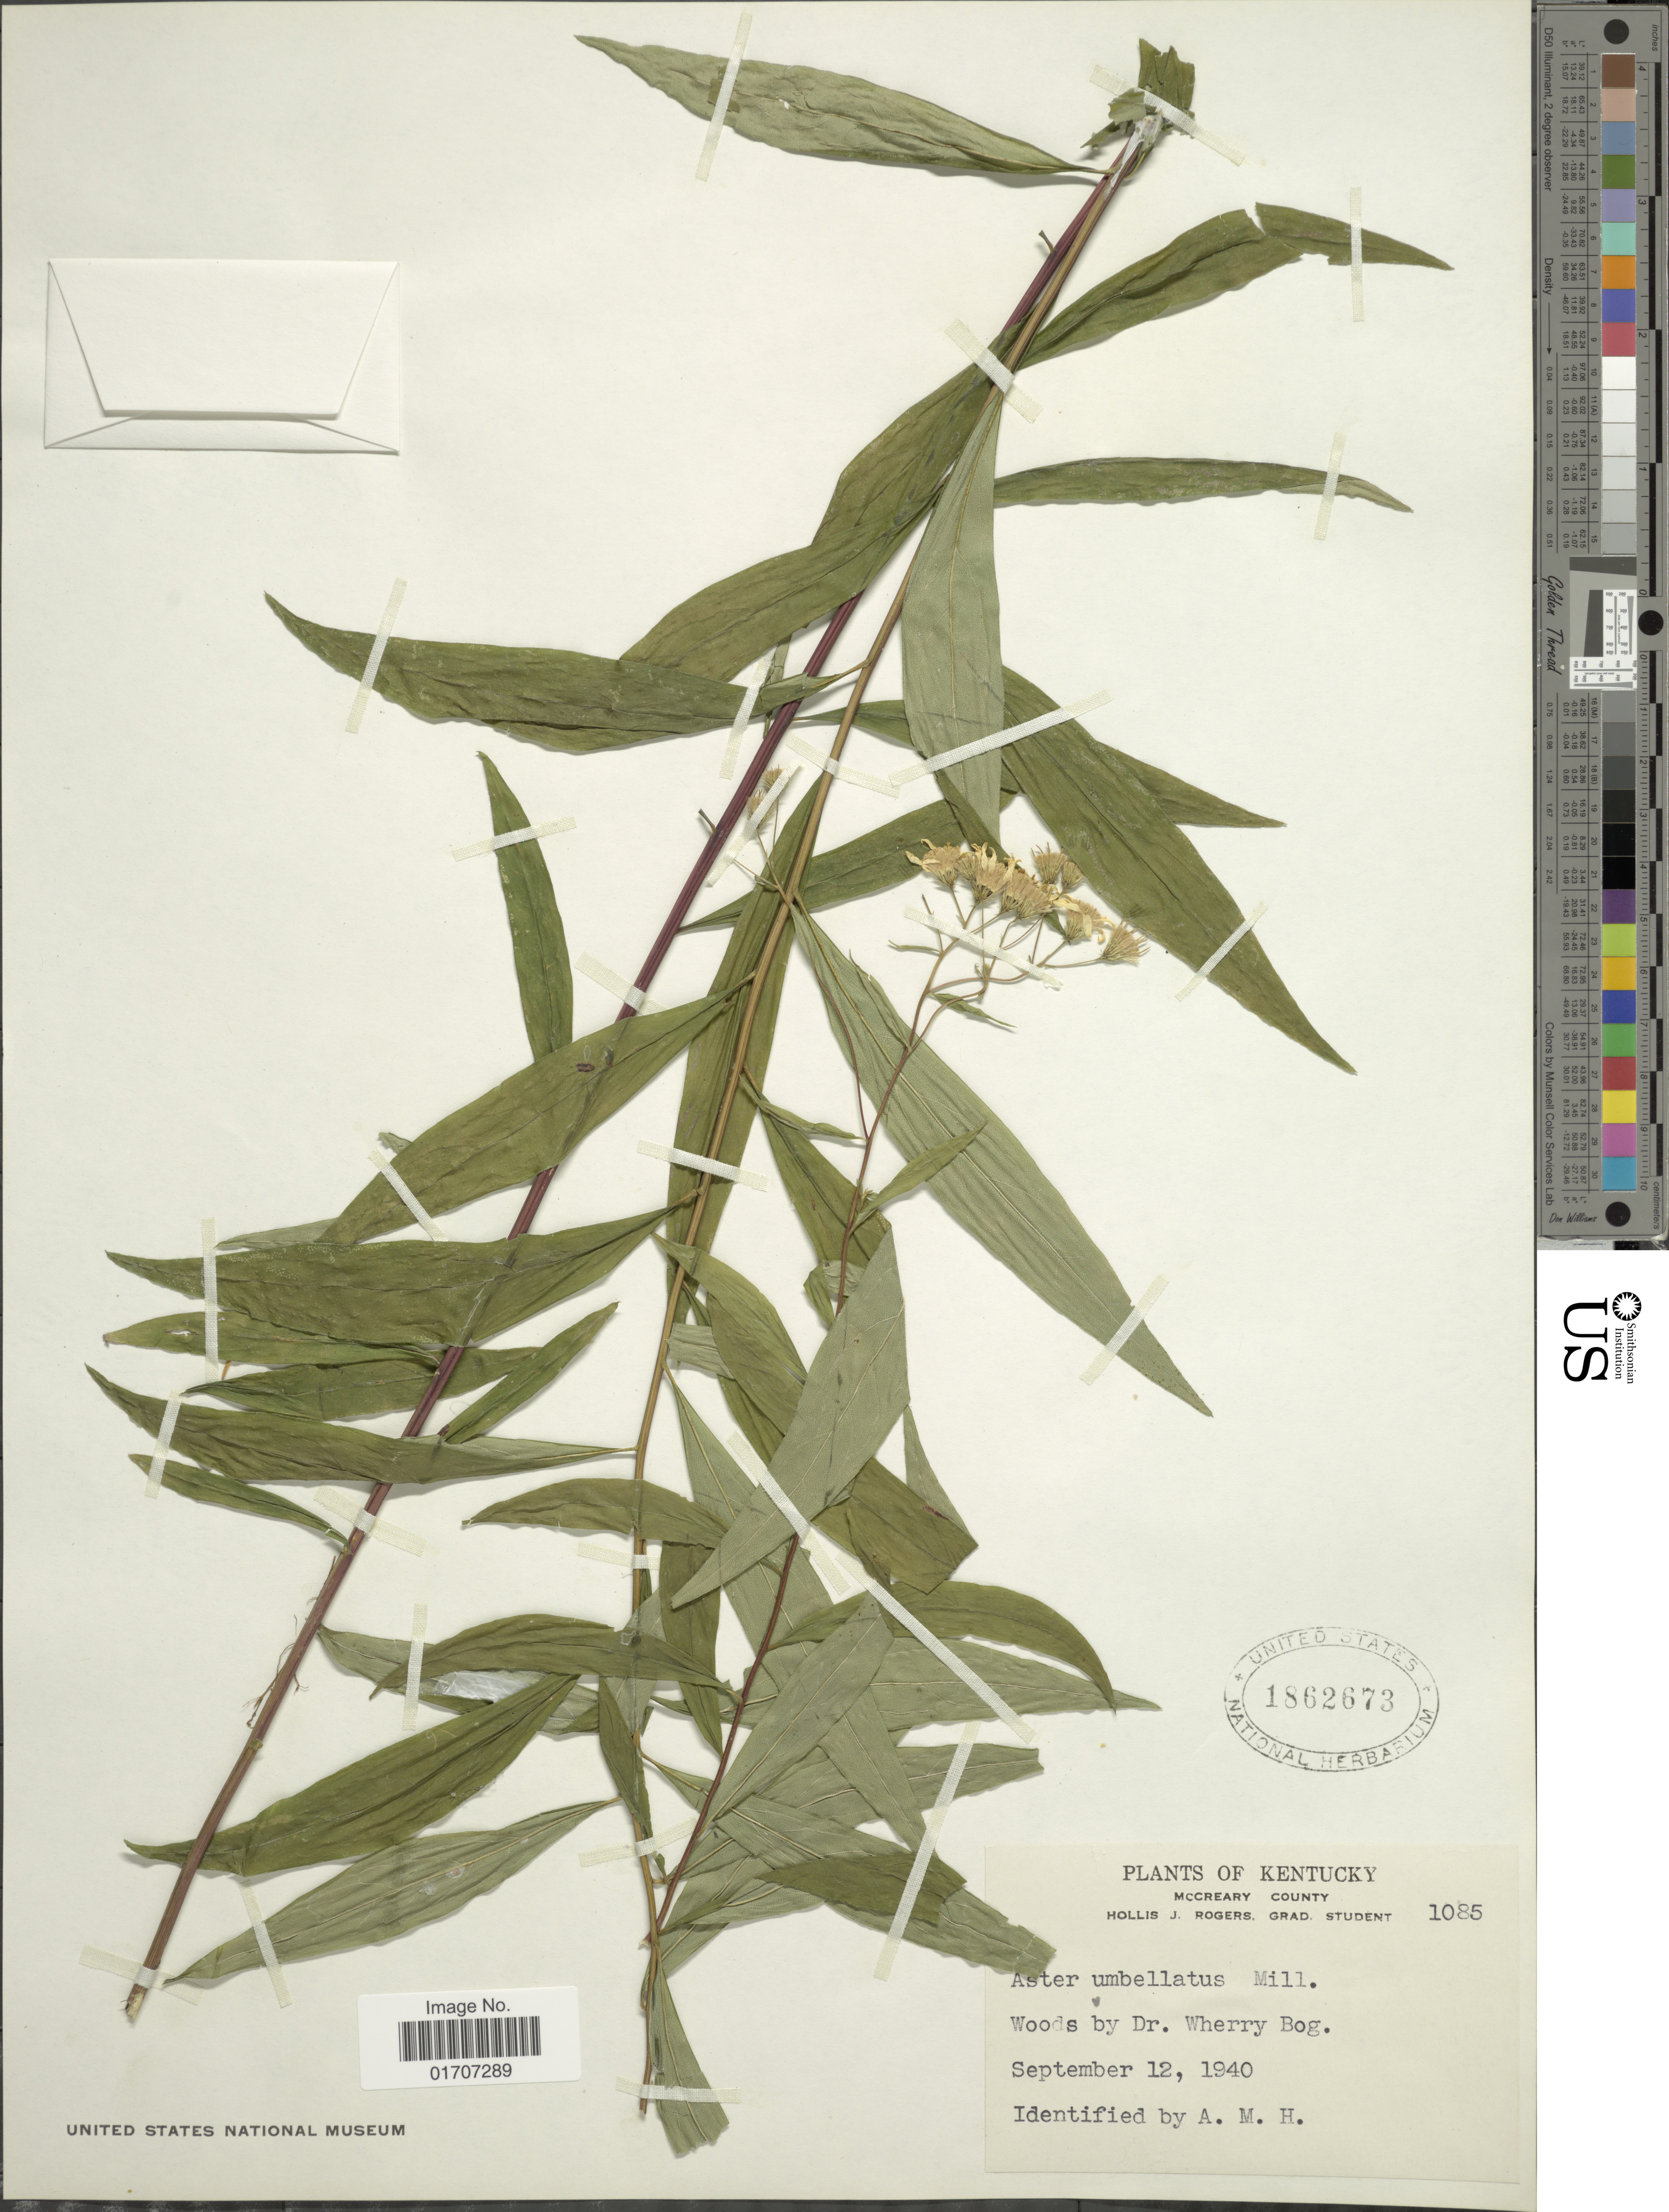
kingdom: Plantae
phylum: Tracheophyta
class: Magnoliopsida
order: Asterales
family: Asteraceae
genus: Doellingeria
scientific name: Doellingeria infirma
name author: (Michx.) Greene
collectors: H. J. Rogers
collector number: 1085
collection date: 1940-09-12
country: United States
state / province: Kentucky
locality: McCreary County, woods by Dr. Wherry Bog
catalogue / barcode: US 1862673